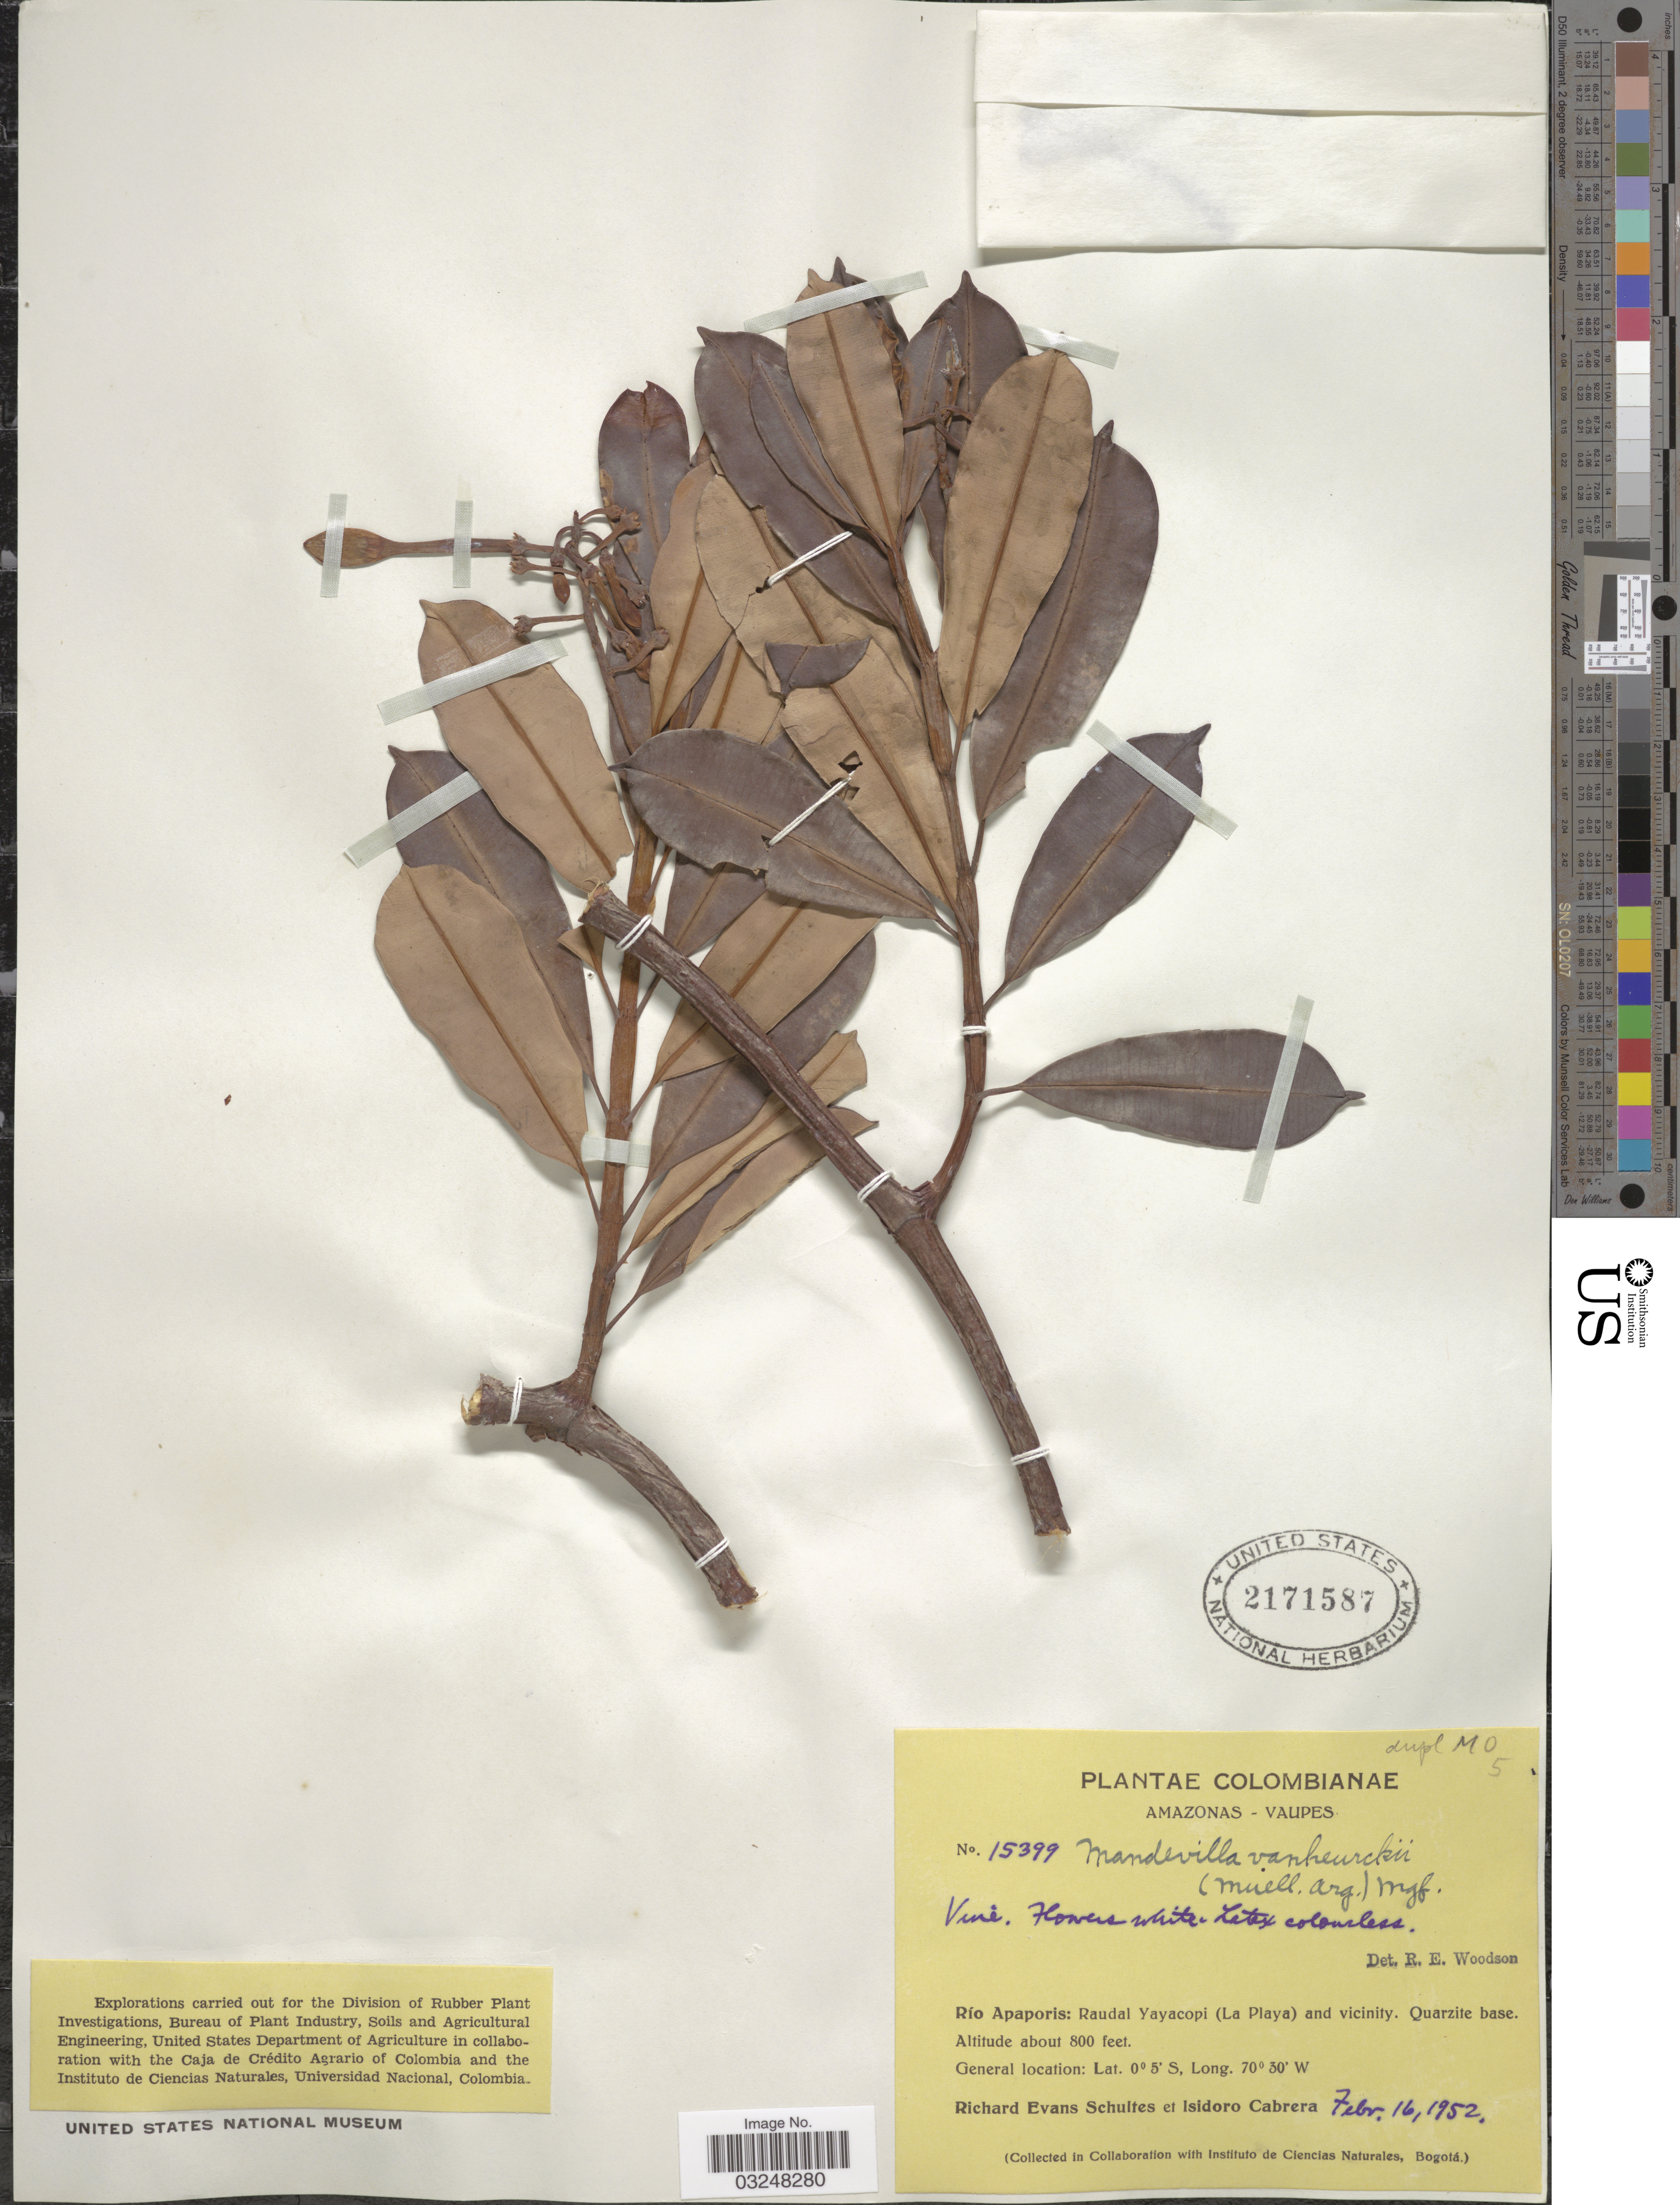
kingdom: Plantae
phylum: Tracheophyta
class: Magnoliopsida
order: Gentianales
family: Apocynaceae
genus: Mandevilla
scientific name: Mandevilla vanheurckii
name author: (Müll. Arg.) Markgr.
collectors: R. E. Schultes & I. Cabrera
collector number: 15399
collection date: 1952-02-16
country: Colombia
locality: Amazonas-Vaupes. Río Apaporis: Raudal Yayacopi (La Playa) and vicinity.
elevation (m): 244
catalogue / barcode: US 2171587